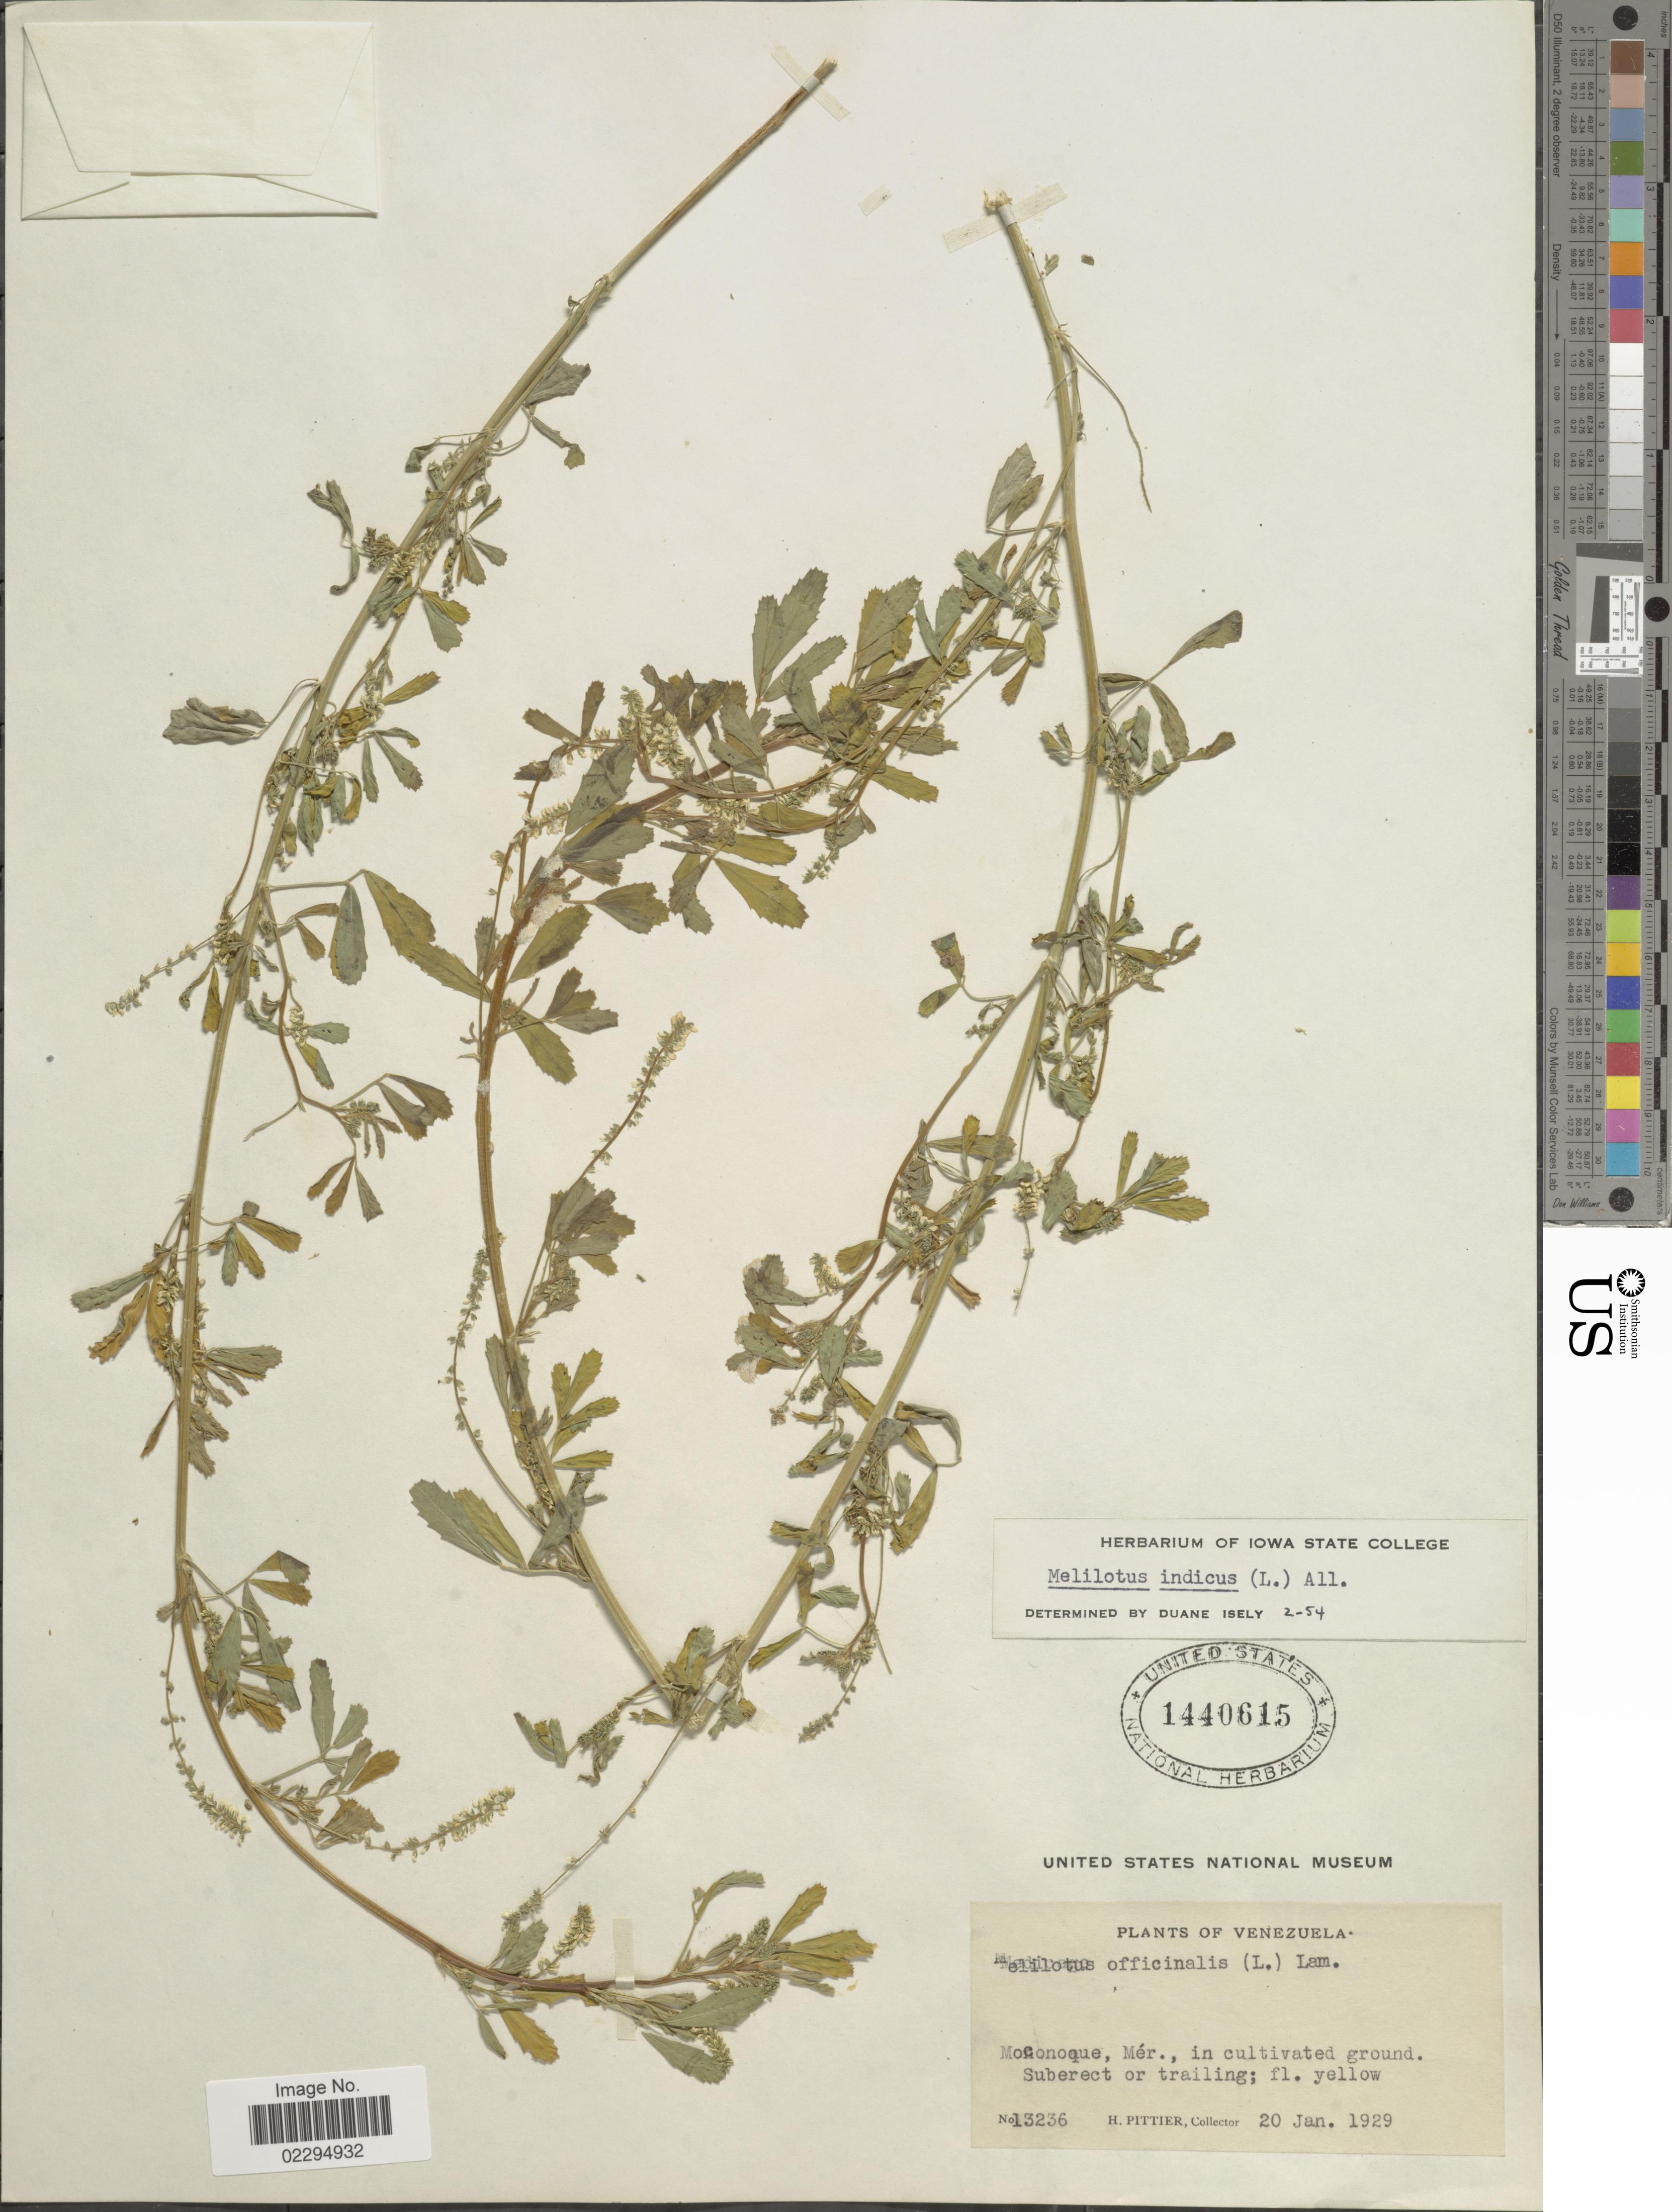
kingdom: Plantae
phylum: Tracheophyta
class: Magnoliopsida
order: Fabales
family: Fabaceae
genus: Melilotus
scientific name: Melilotus indicus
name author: (L.) All.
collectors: H. F. Pittier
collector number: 13236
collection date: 1929-01-20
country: Venezuela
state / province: Mérida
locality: Moconoque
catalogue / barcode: US 1440615